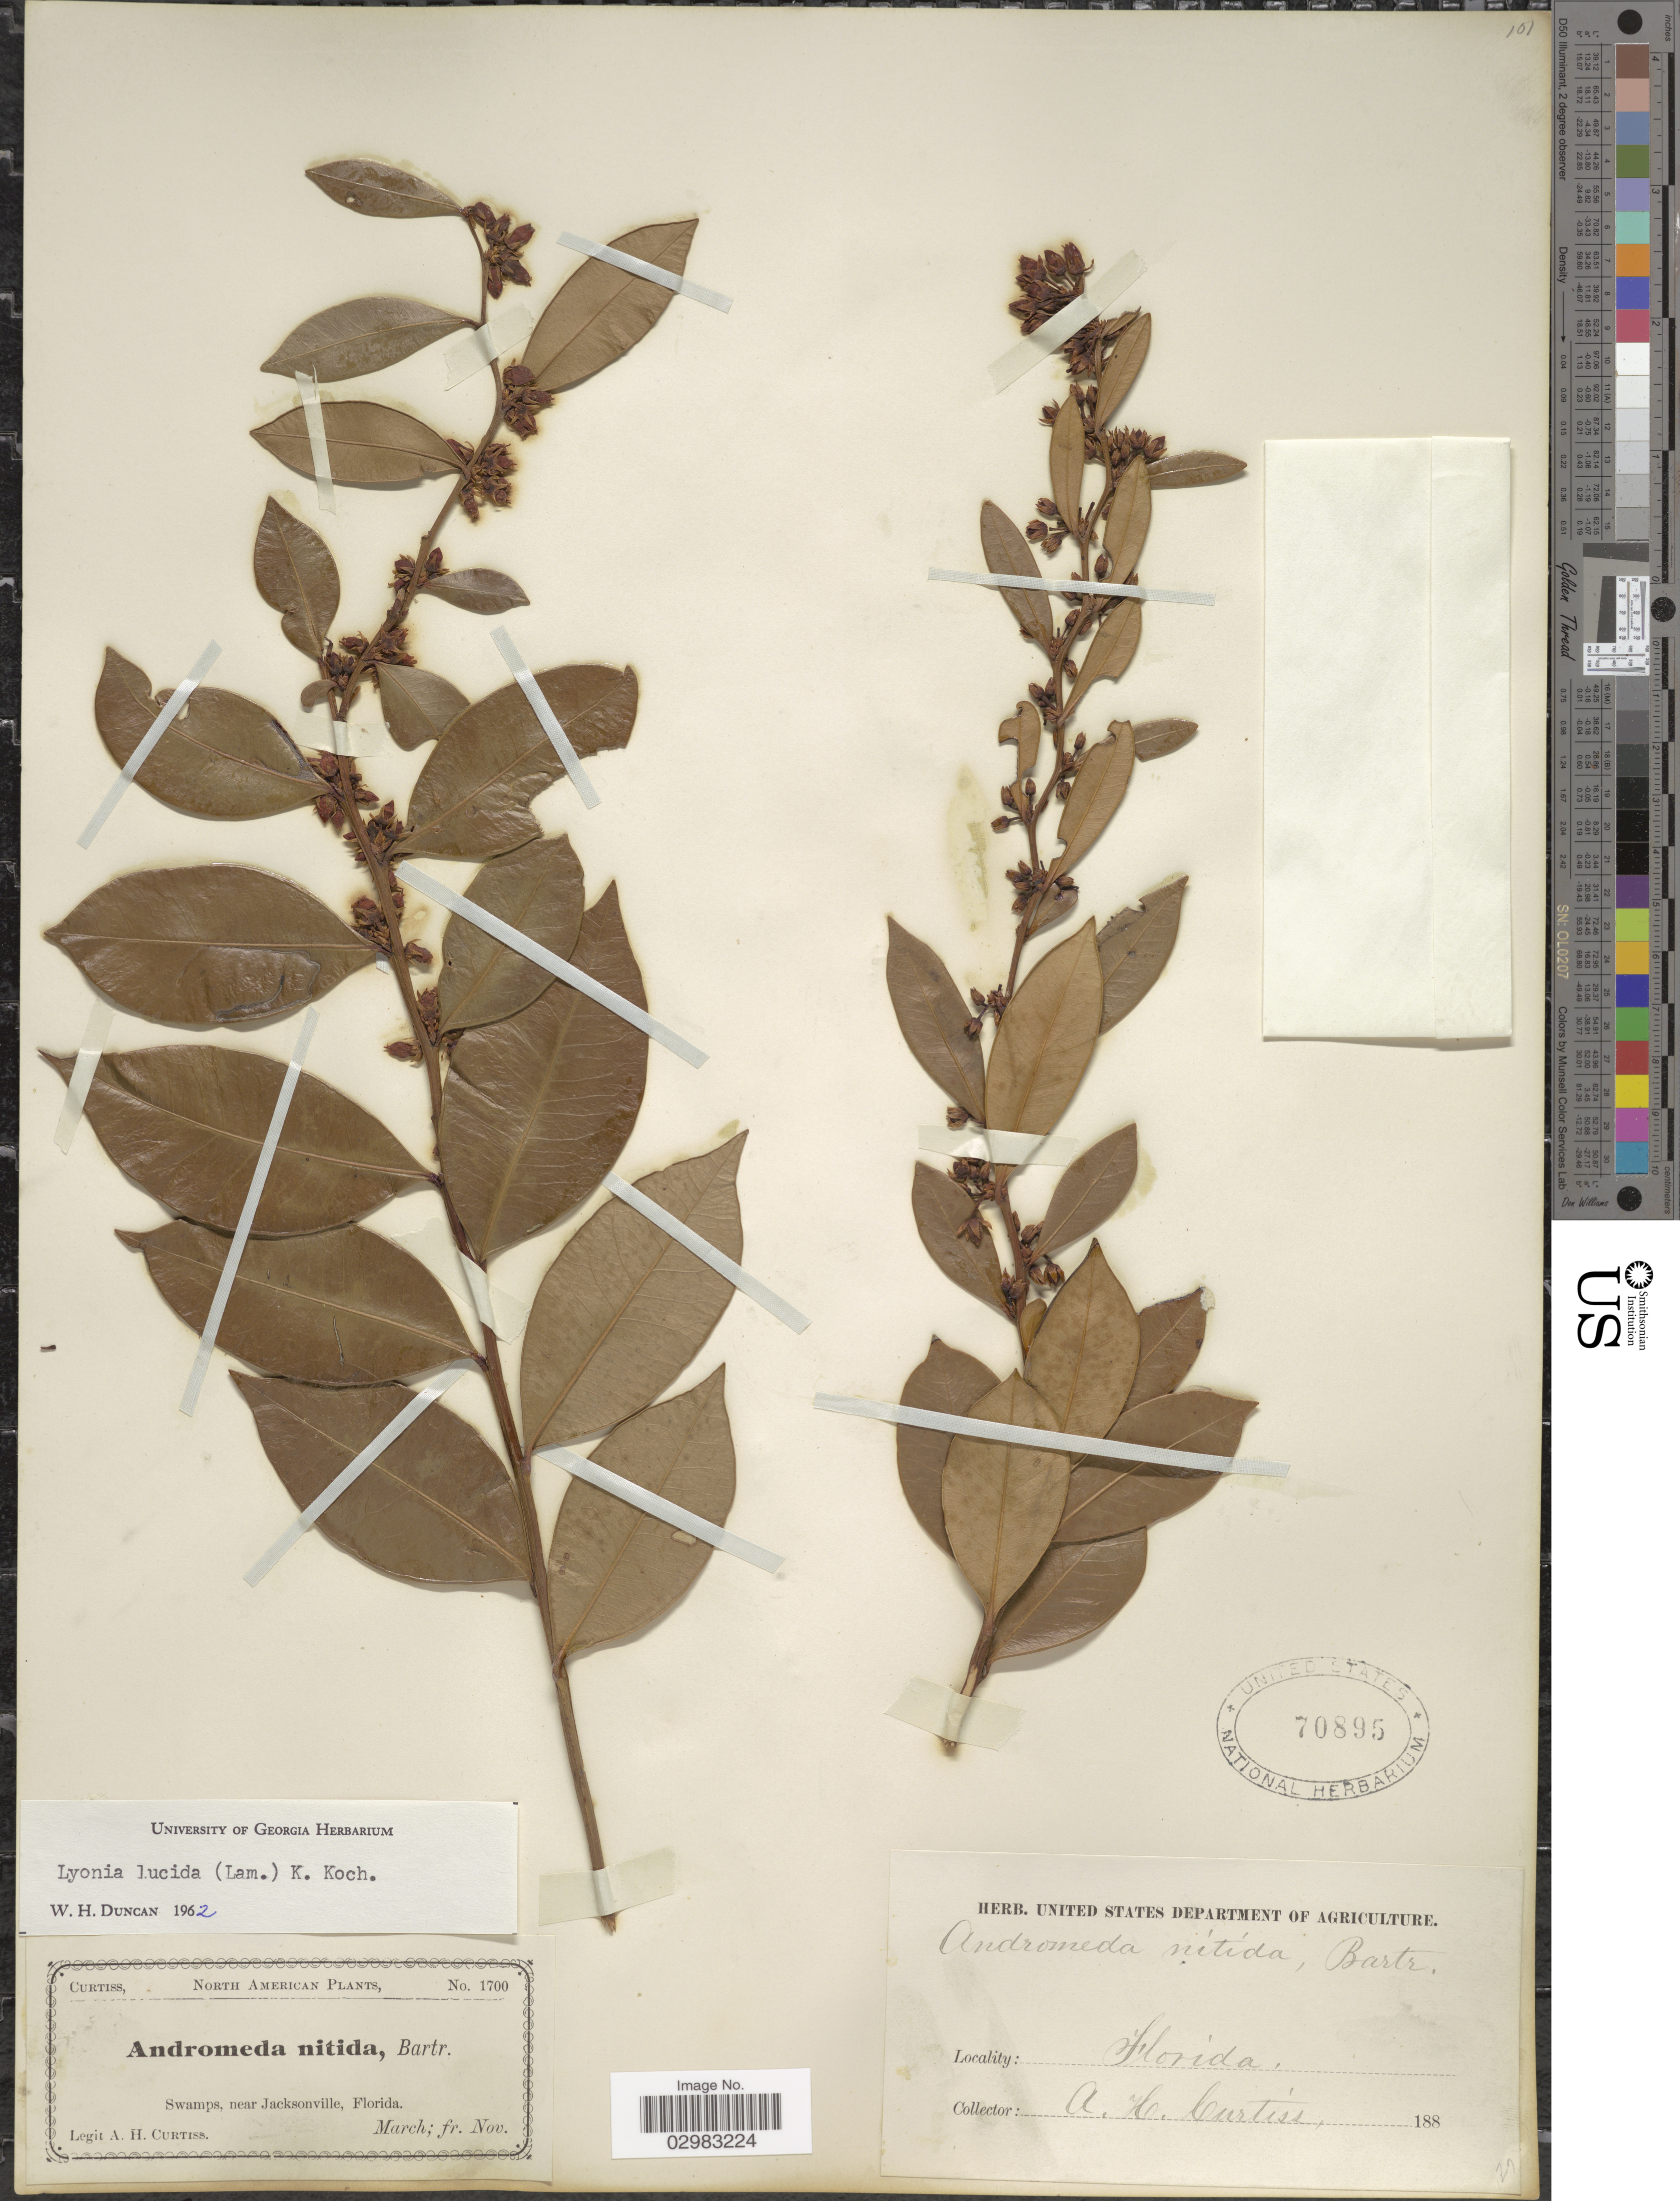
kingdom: Plantae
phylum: Tracheophyta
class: Magnoliopsida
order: Ericales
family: Ericaceae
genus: Lyonia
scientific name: Lyonia lucida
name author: K. Koch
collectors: A. H. Curtiss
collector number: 1700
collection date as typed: March; Nov. 188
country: United States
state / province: Florida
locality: Swamps, near Jacksonville.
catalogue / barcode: US 70895